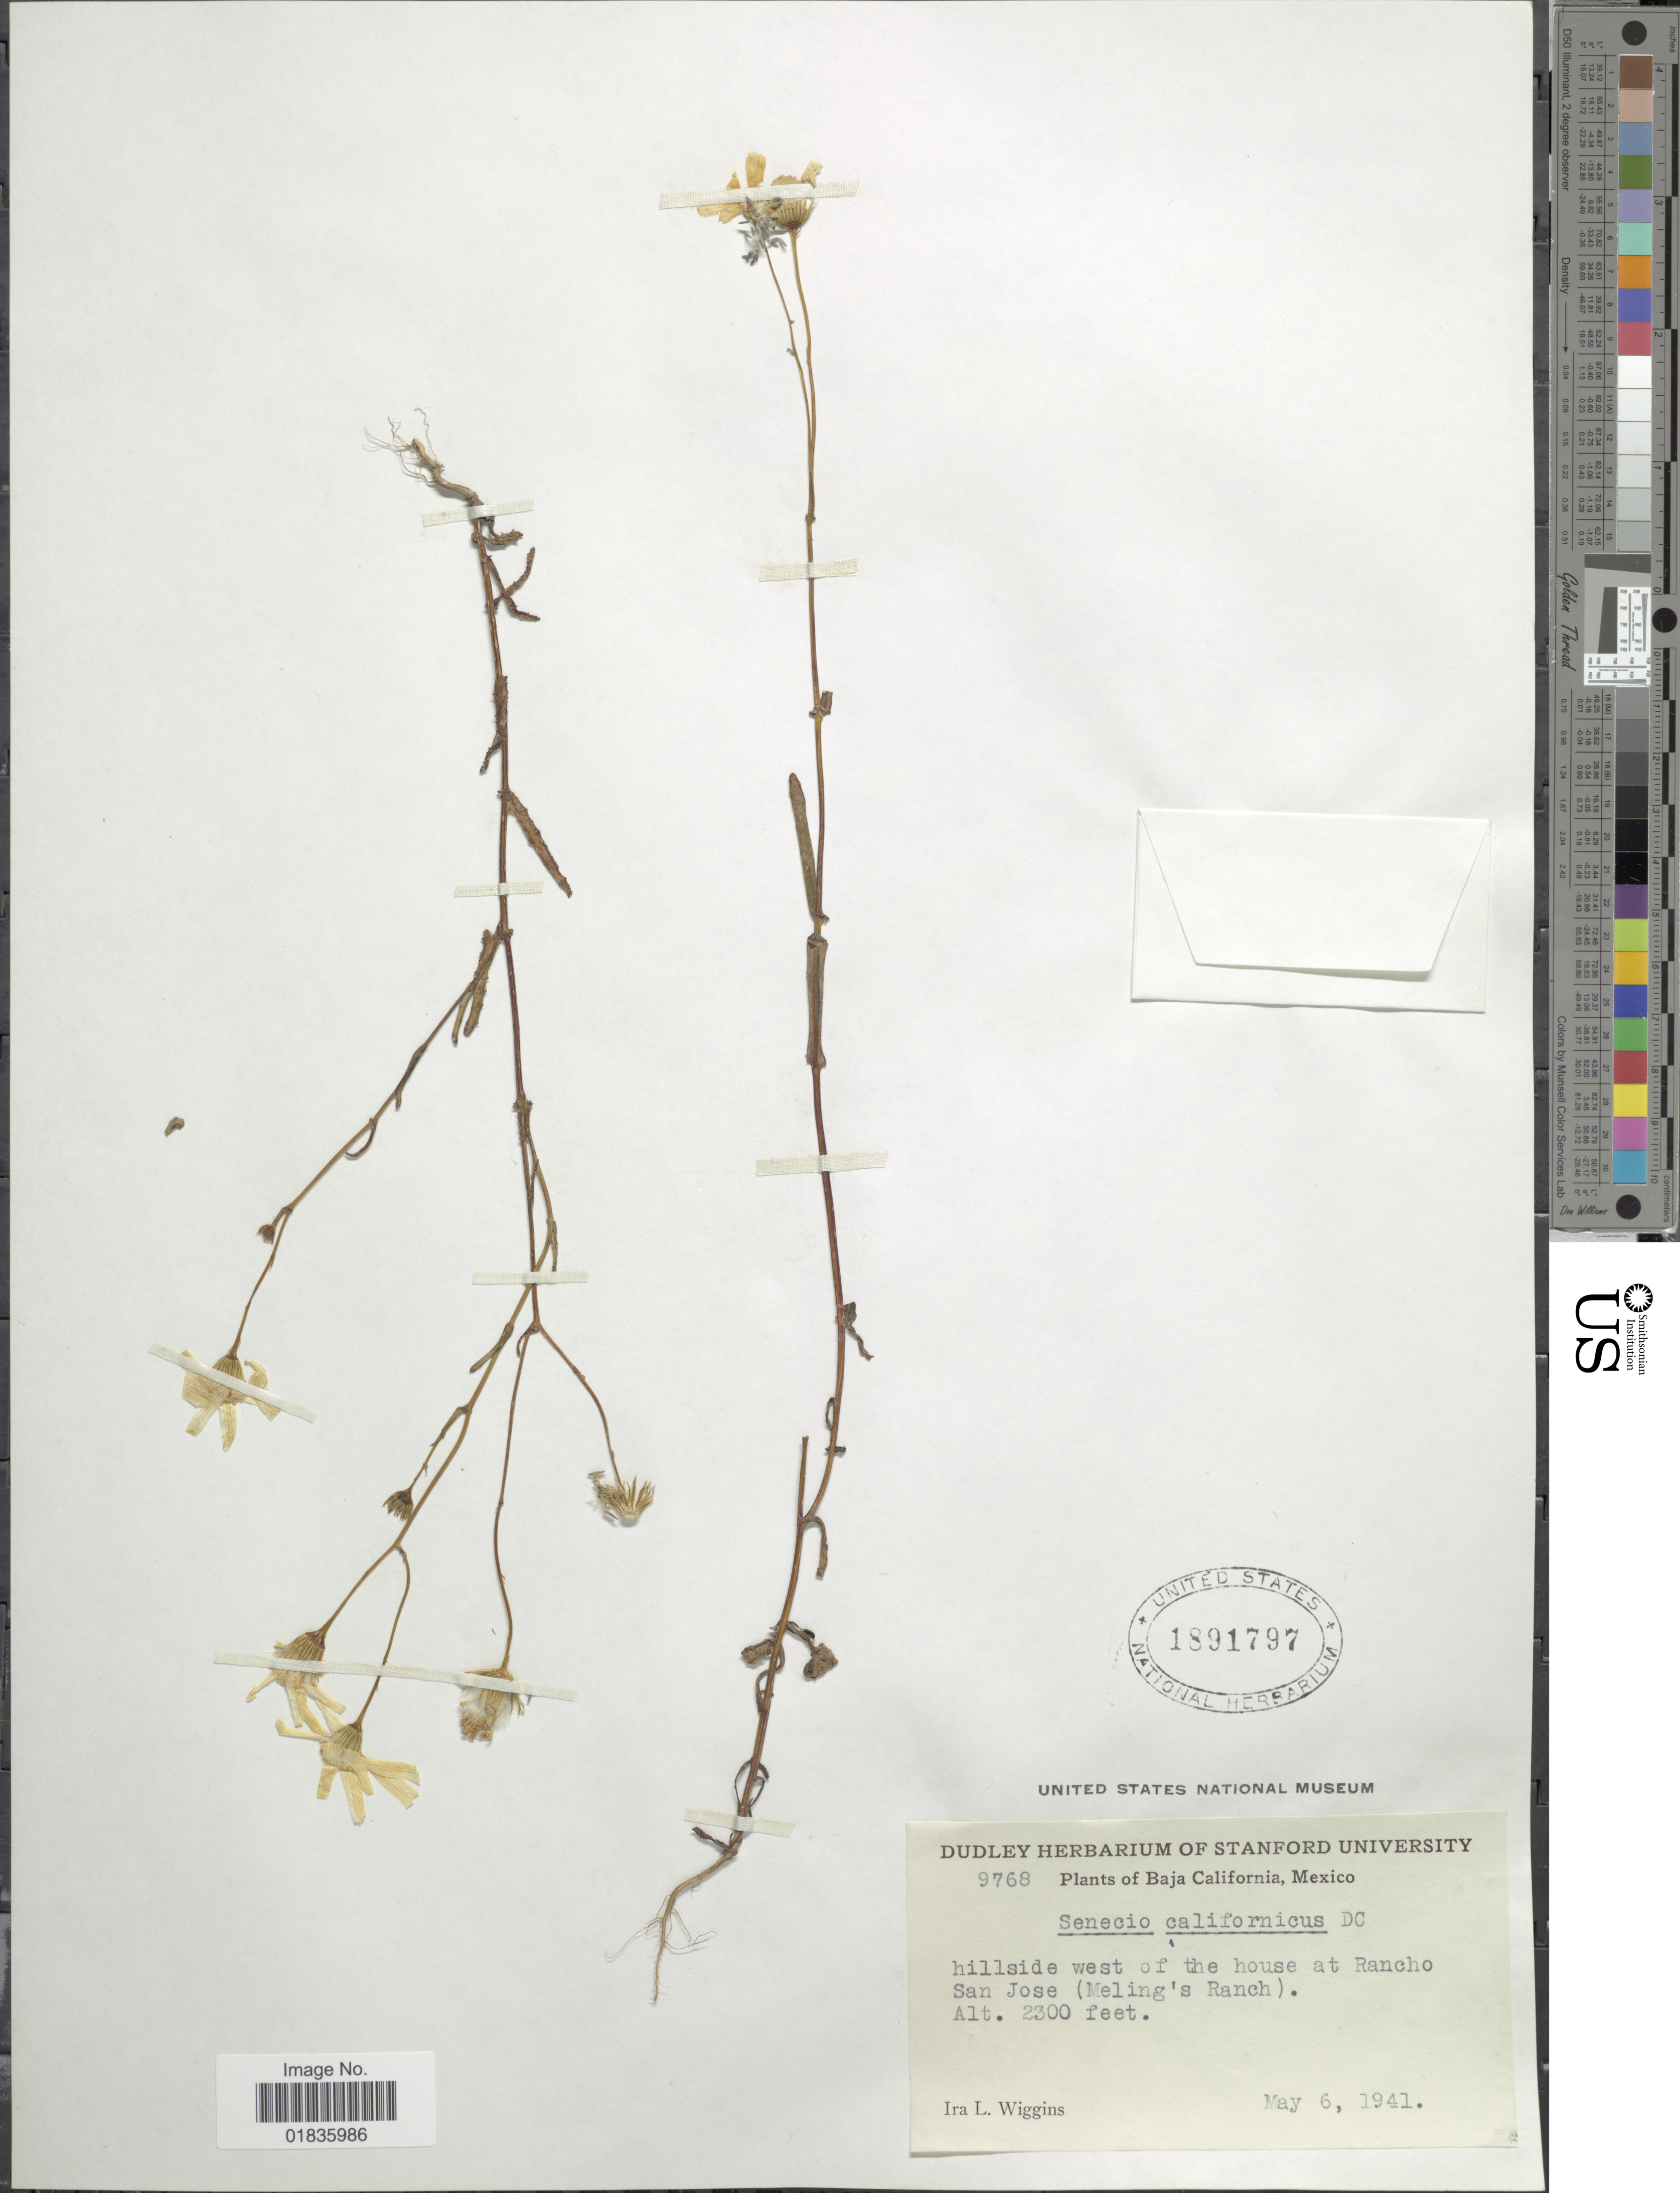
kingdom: Plantae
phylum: Tracheophyta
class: Magnoliopsida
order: Asterales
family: Asteraceae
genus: Senecio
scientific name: Senecio californicus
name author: DC.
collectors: I. L. Wiggins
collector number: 9768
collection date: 1941-05-06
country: Mexico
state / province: Baja California Norte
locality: Hillside west of the house at Rancho San Jose (Meling's Ranch).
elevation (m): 701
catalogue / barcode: US 1891797